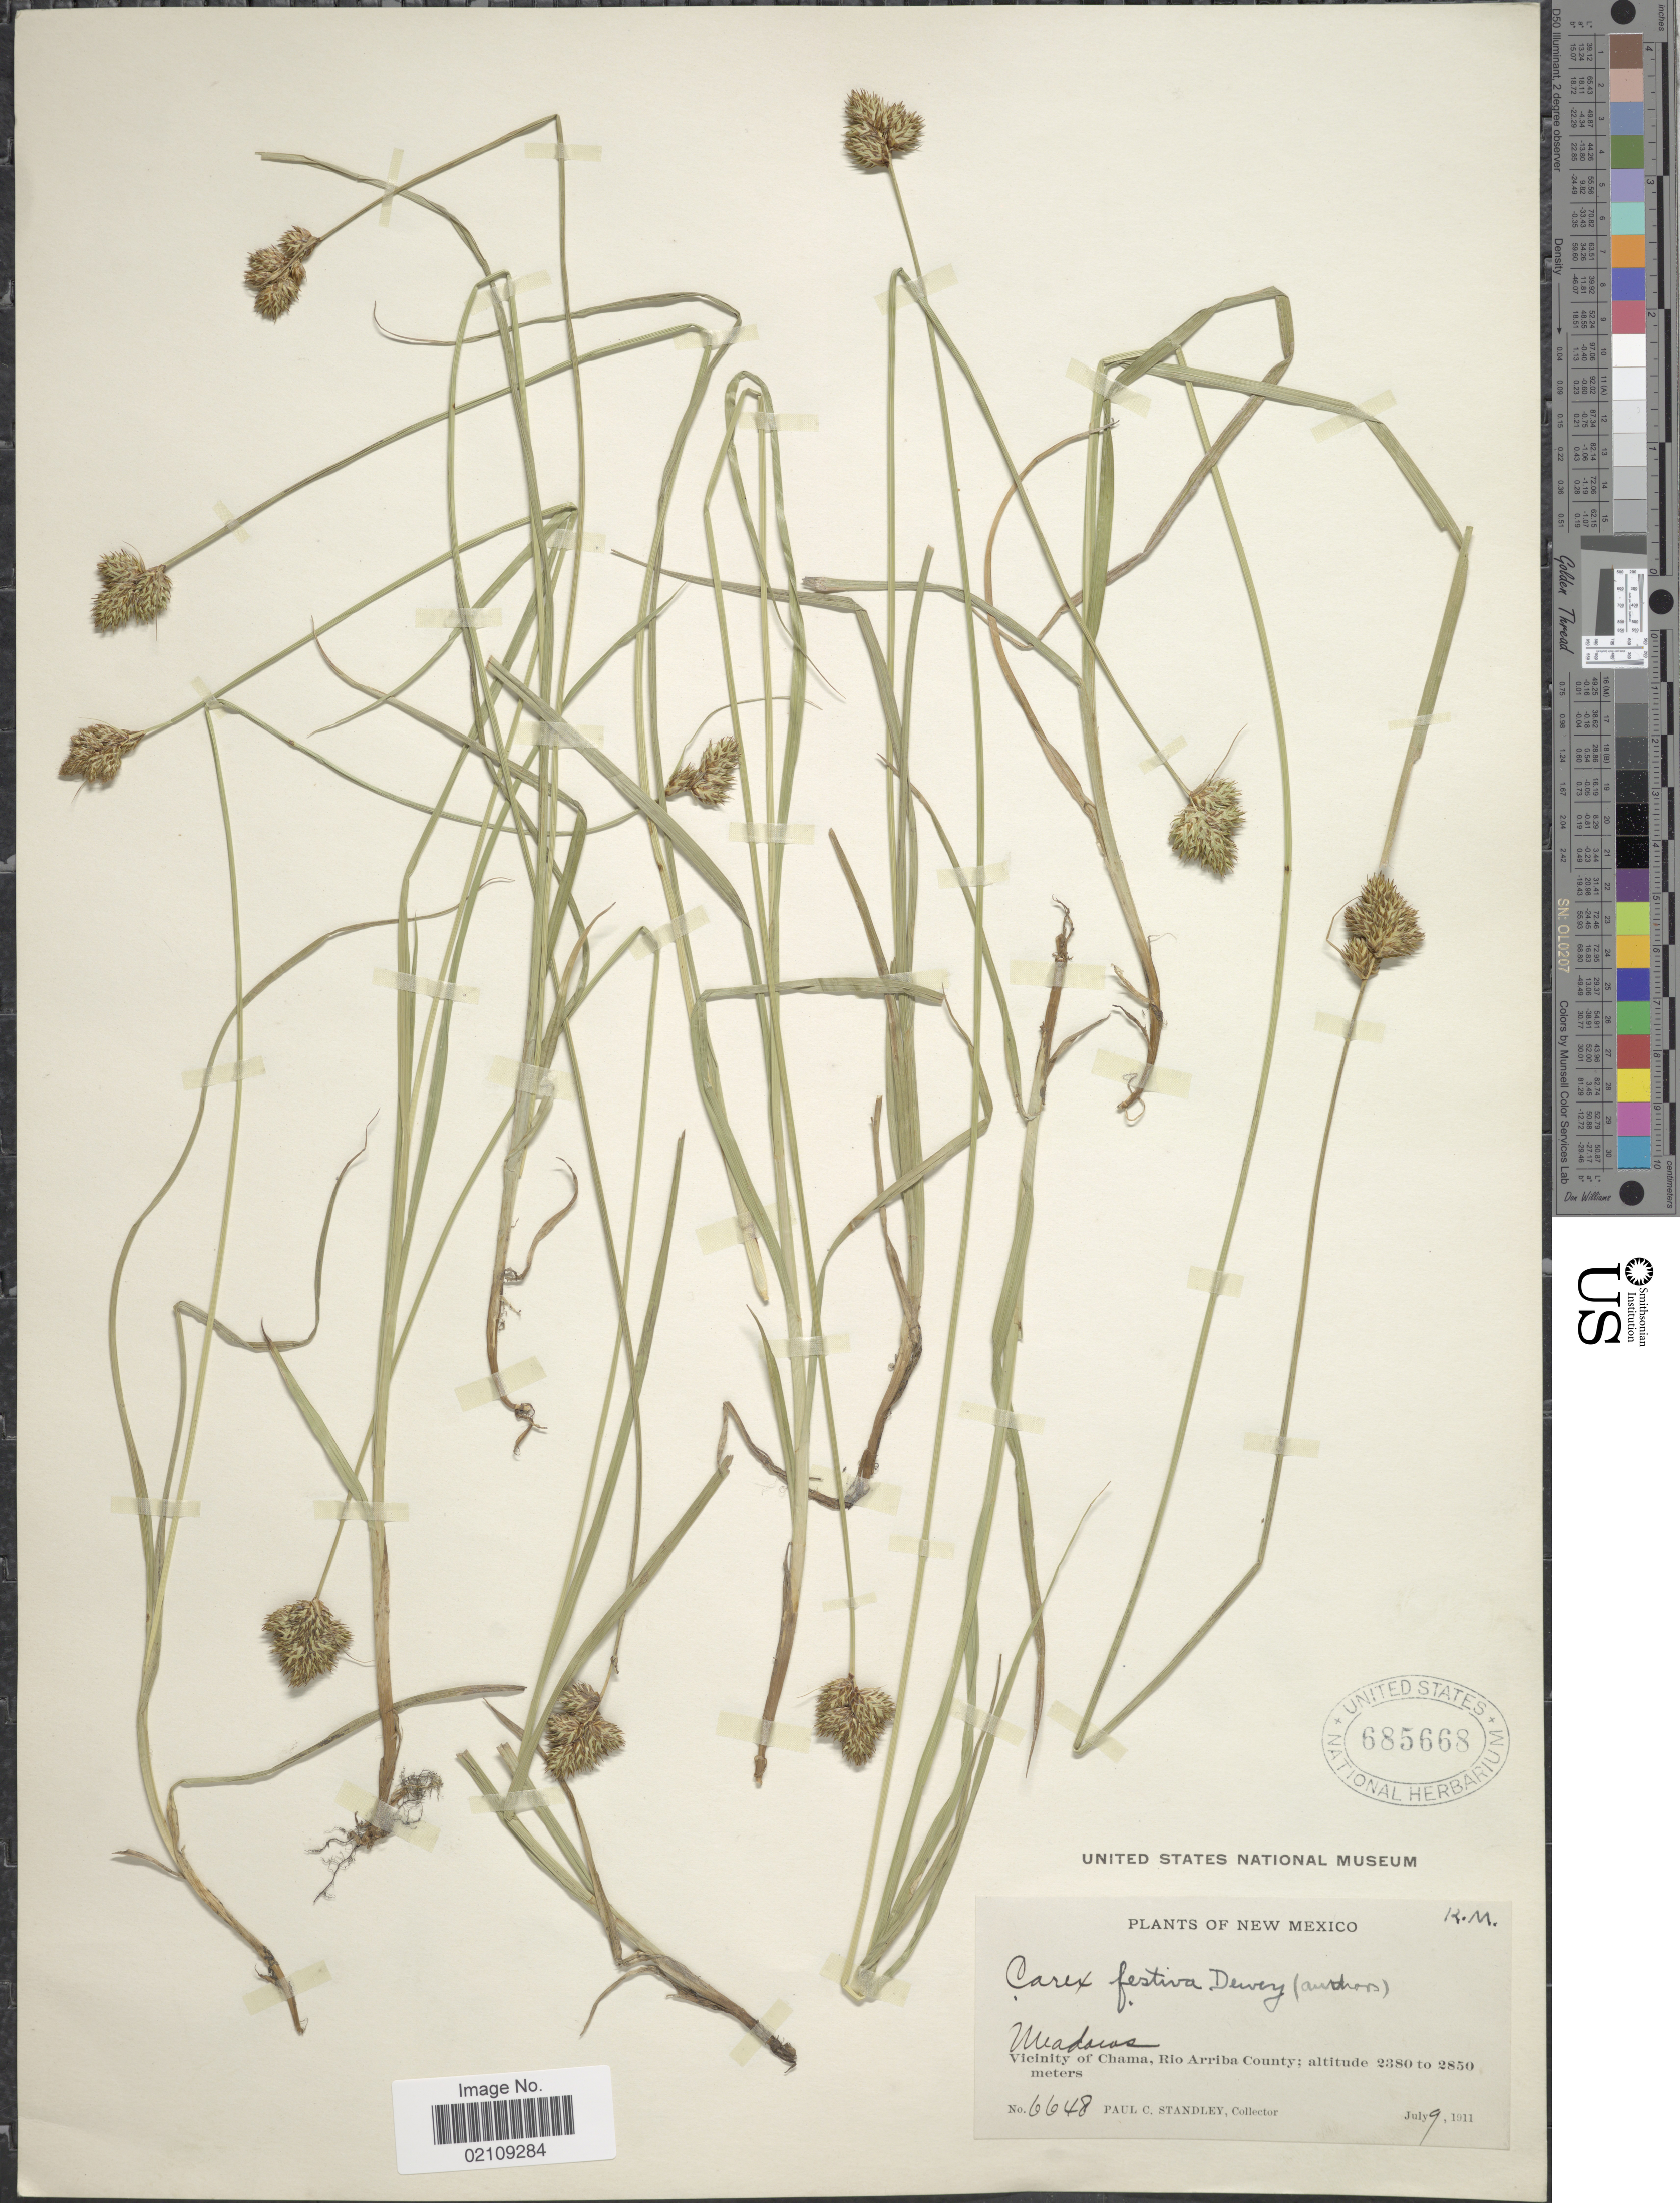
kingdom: Plantae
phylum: Tracheophyta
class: Liliopsida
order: Poales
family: Cyperaceae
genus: Carex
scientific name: Carex microptera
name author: Mack.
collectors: P. C. Standley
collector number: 6648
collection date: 1911-07-09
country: United States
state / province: New Mexico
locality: Meadows, Vicinity of Chama, Rio Arriba County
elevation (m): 2380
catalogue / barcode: US 685668